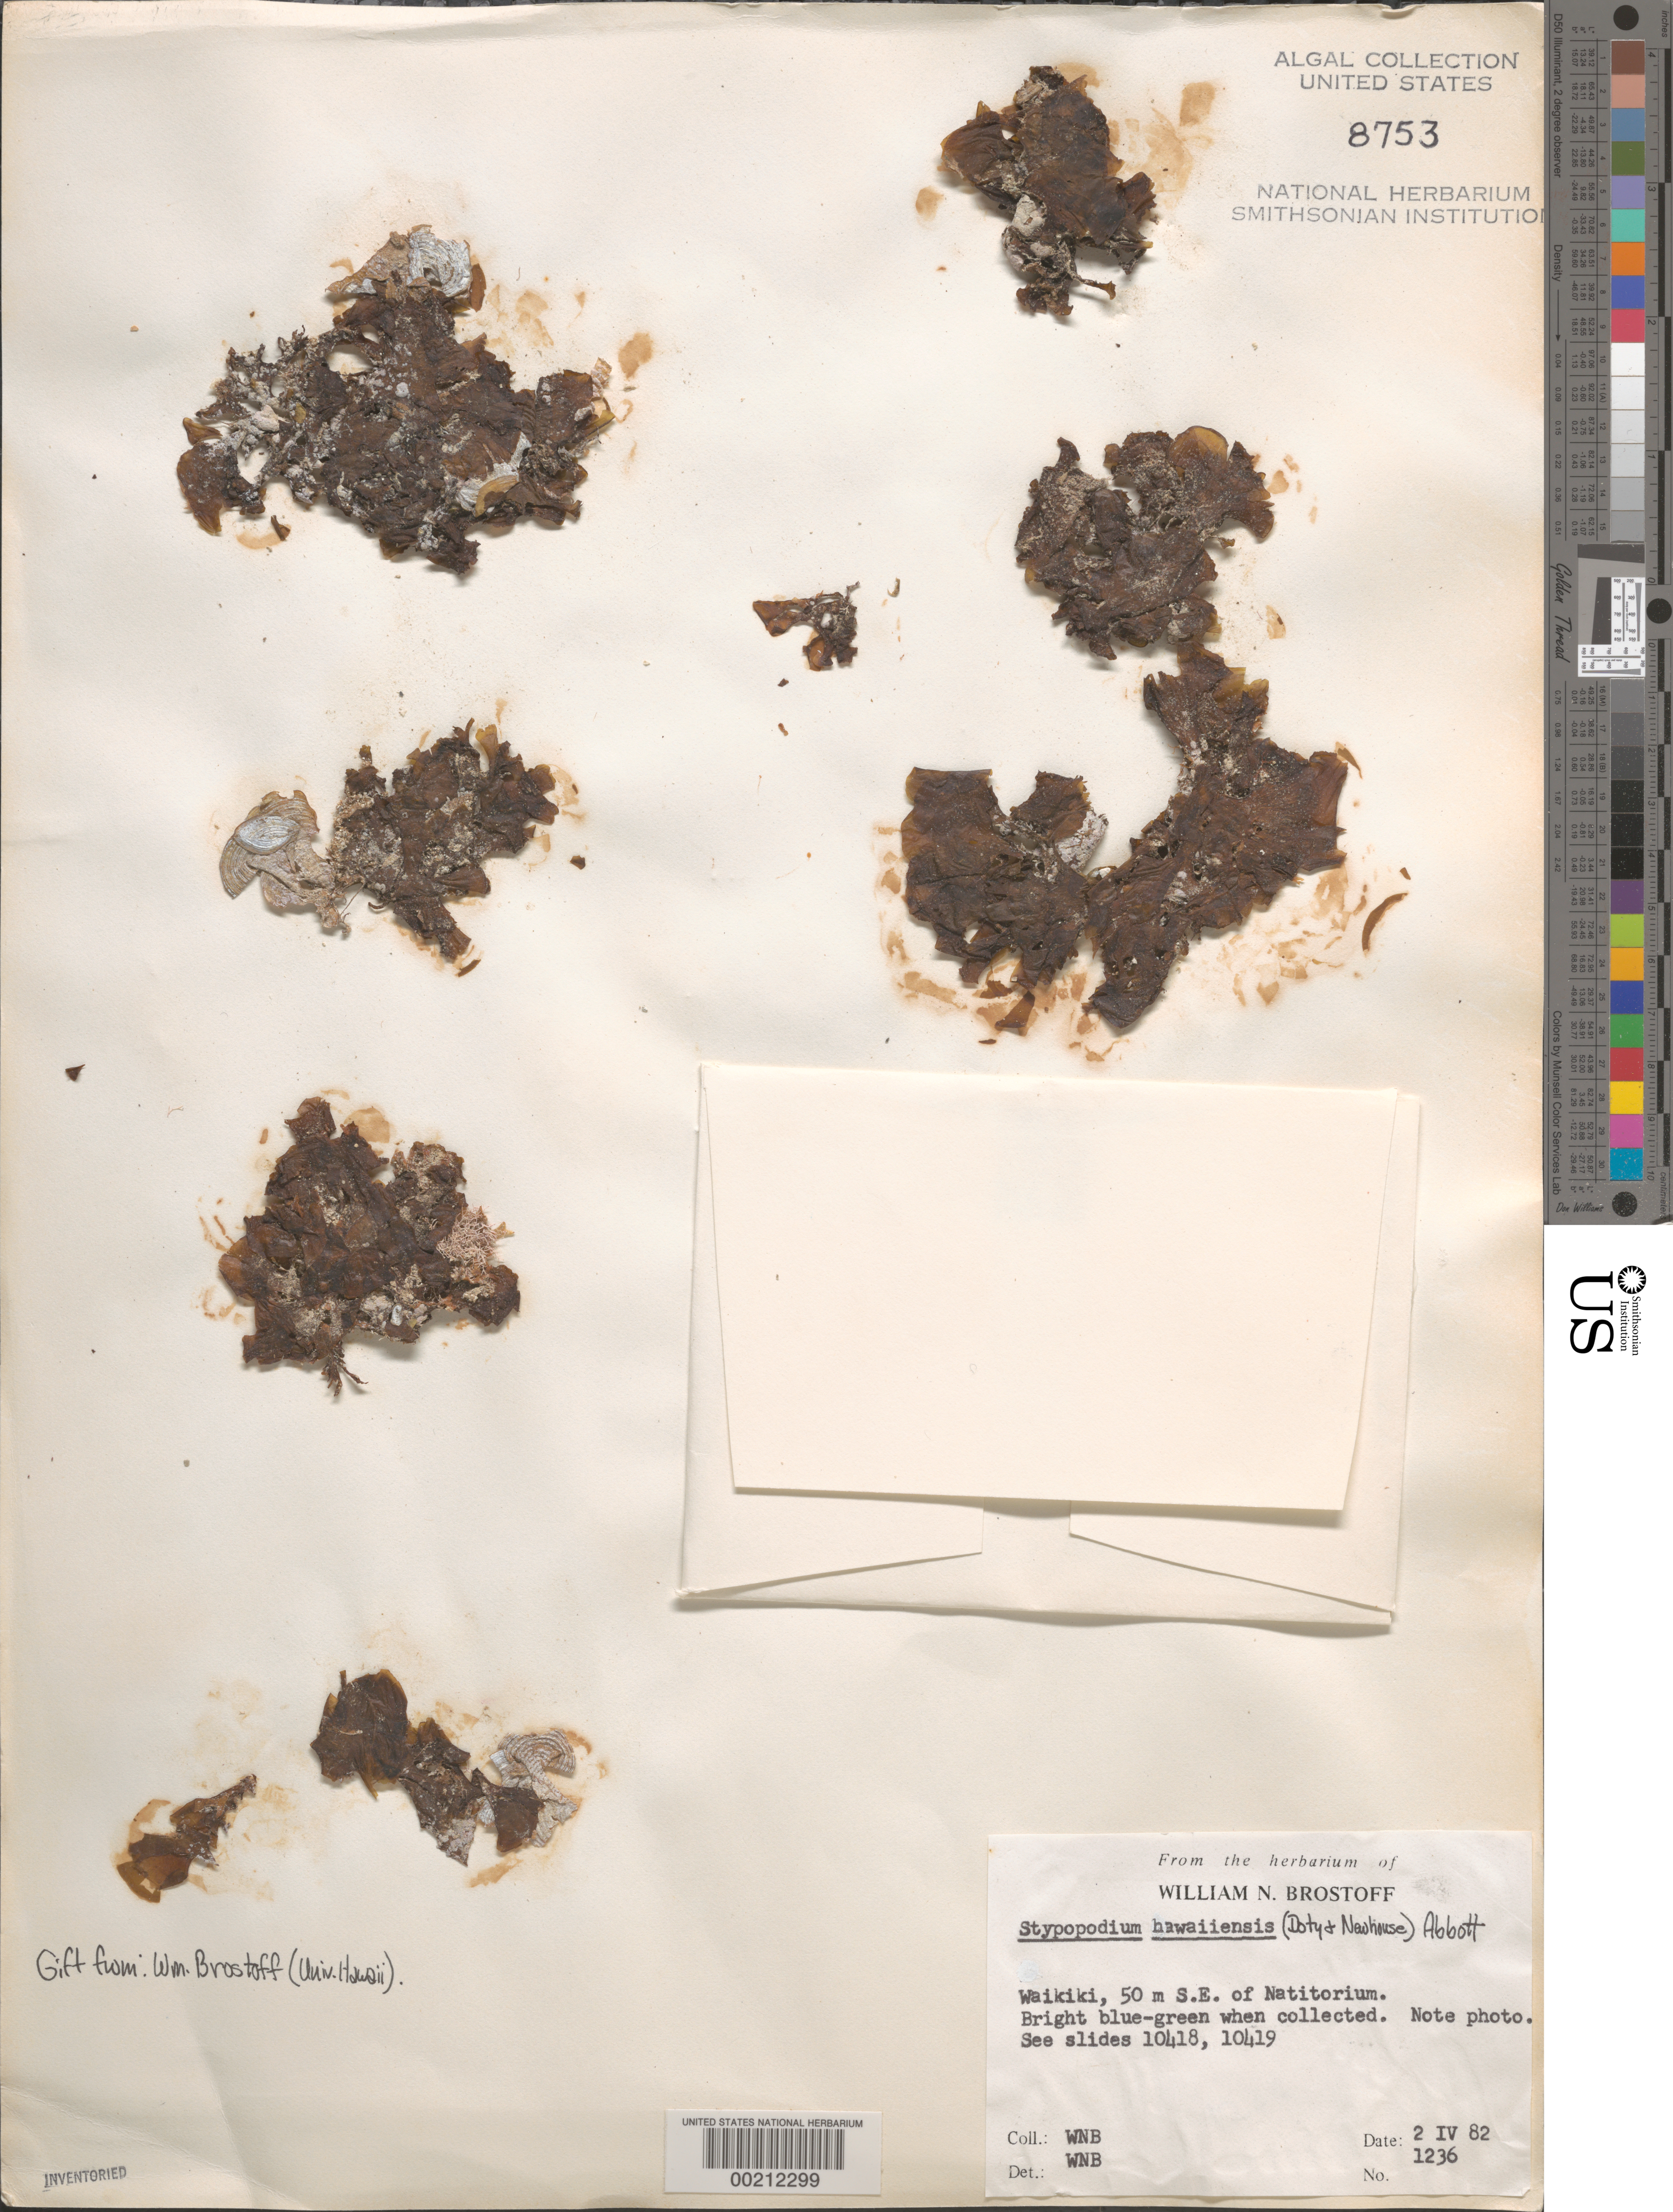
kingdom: Chromista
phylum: Ochrophyta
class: Phaeophyceae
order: Dictyotales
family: Dictyotaceae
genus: Stypopodium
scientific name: Stypopodium flabelliforme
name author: Weber Bosse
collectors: W. Brostoff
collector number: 1236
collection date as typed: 02 Apr 1982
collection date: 1982-04-02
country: United States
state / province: Hawaii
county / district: Honolulu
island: Oahu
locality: Waikiki southeast of Natatorium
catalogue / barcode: US 8753